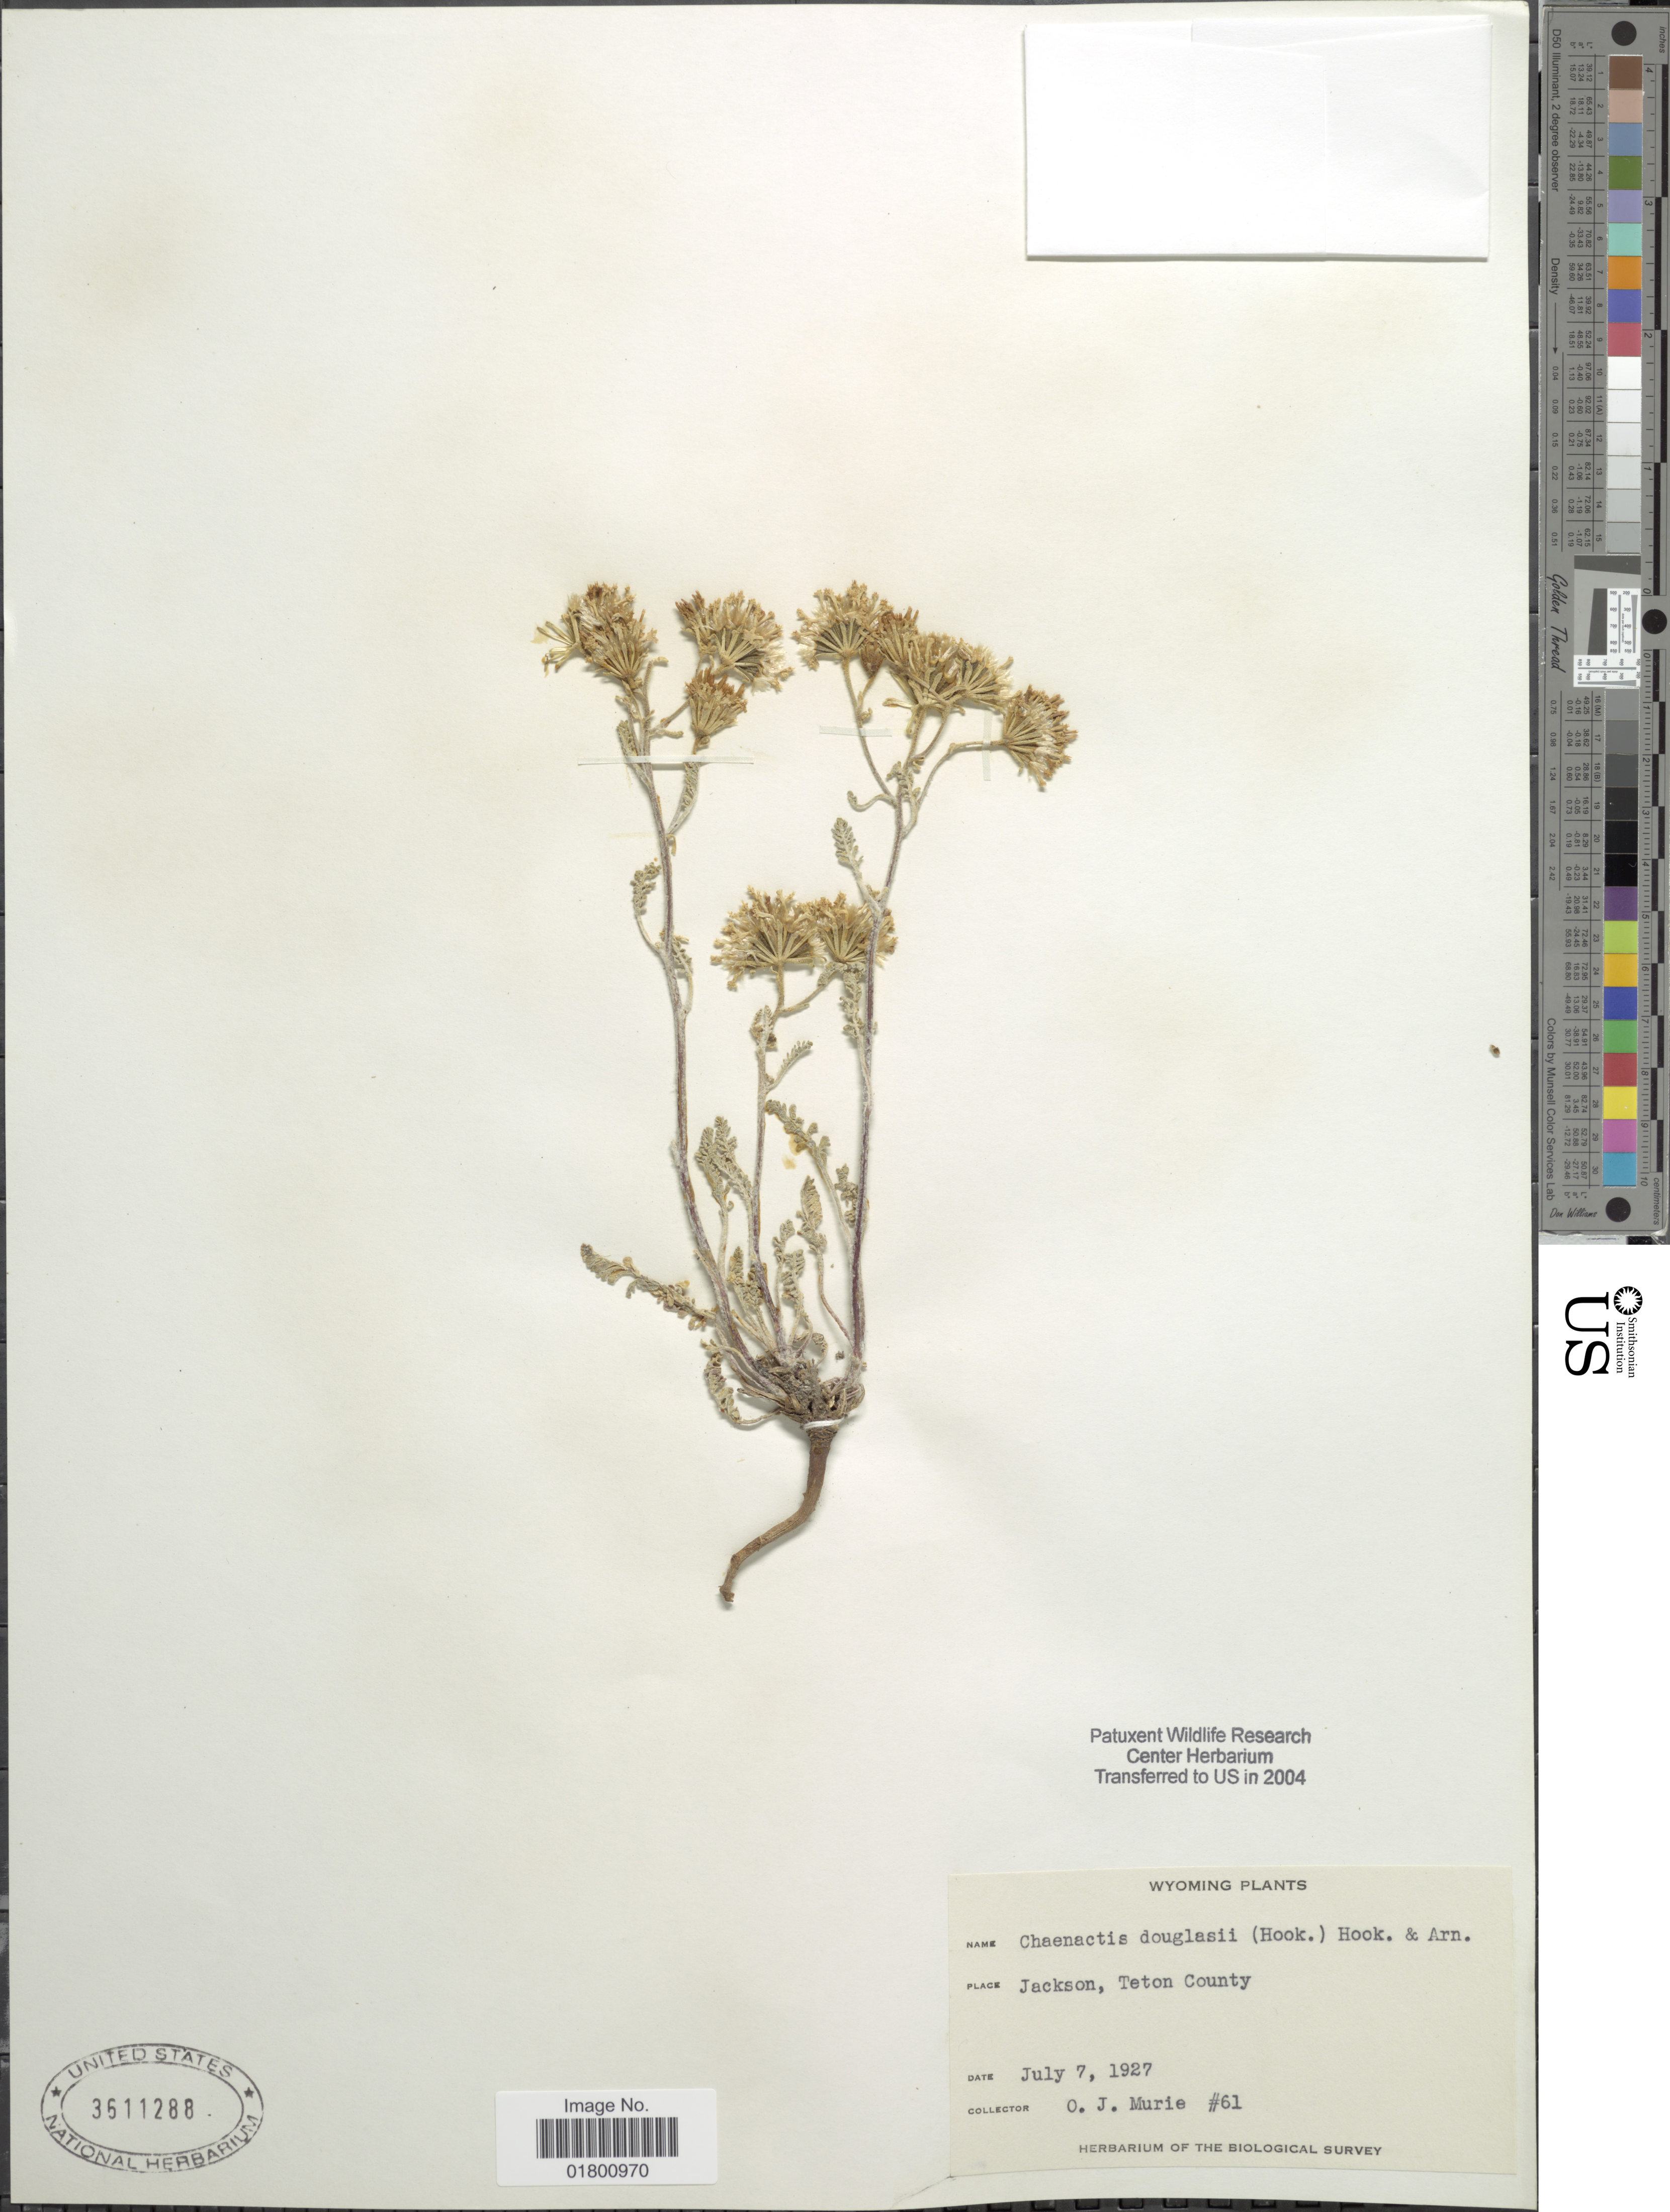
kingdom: Plantae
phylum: Tracheophyta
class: Magnoliopsida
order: Asterales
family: Asteraceae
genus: Chaenactis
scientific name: Chaenactis douglasii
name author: Hook. & Arn.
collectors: O. Murie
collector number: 61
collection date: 1927-07-07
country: United States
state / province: Wyoming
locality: Jackson, Teton County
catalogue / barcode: US 3611288